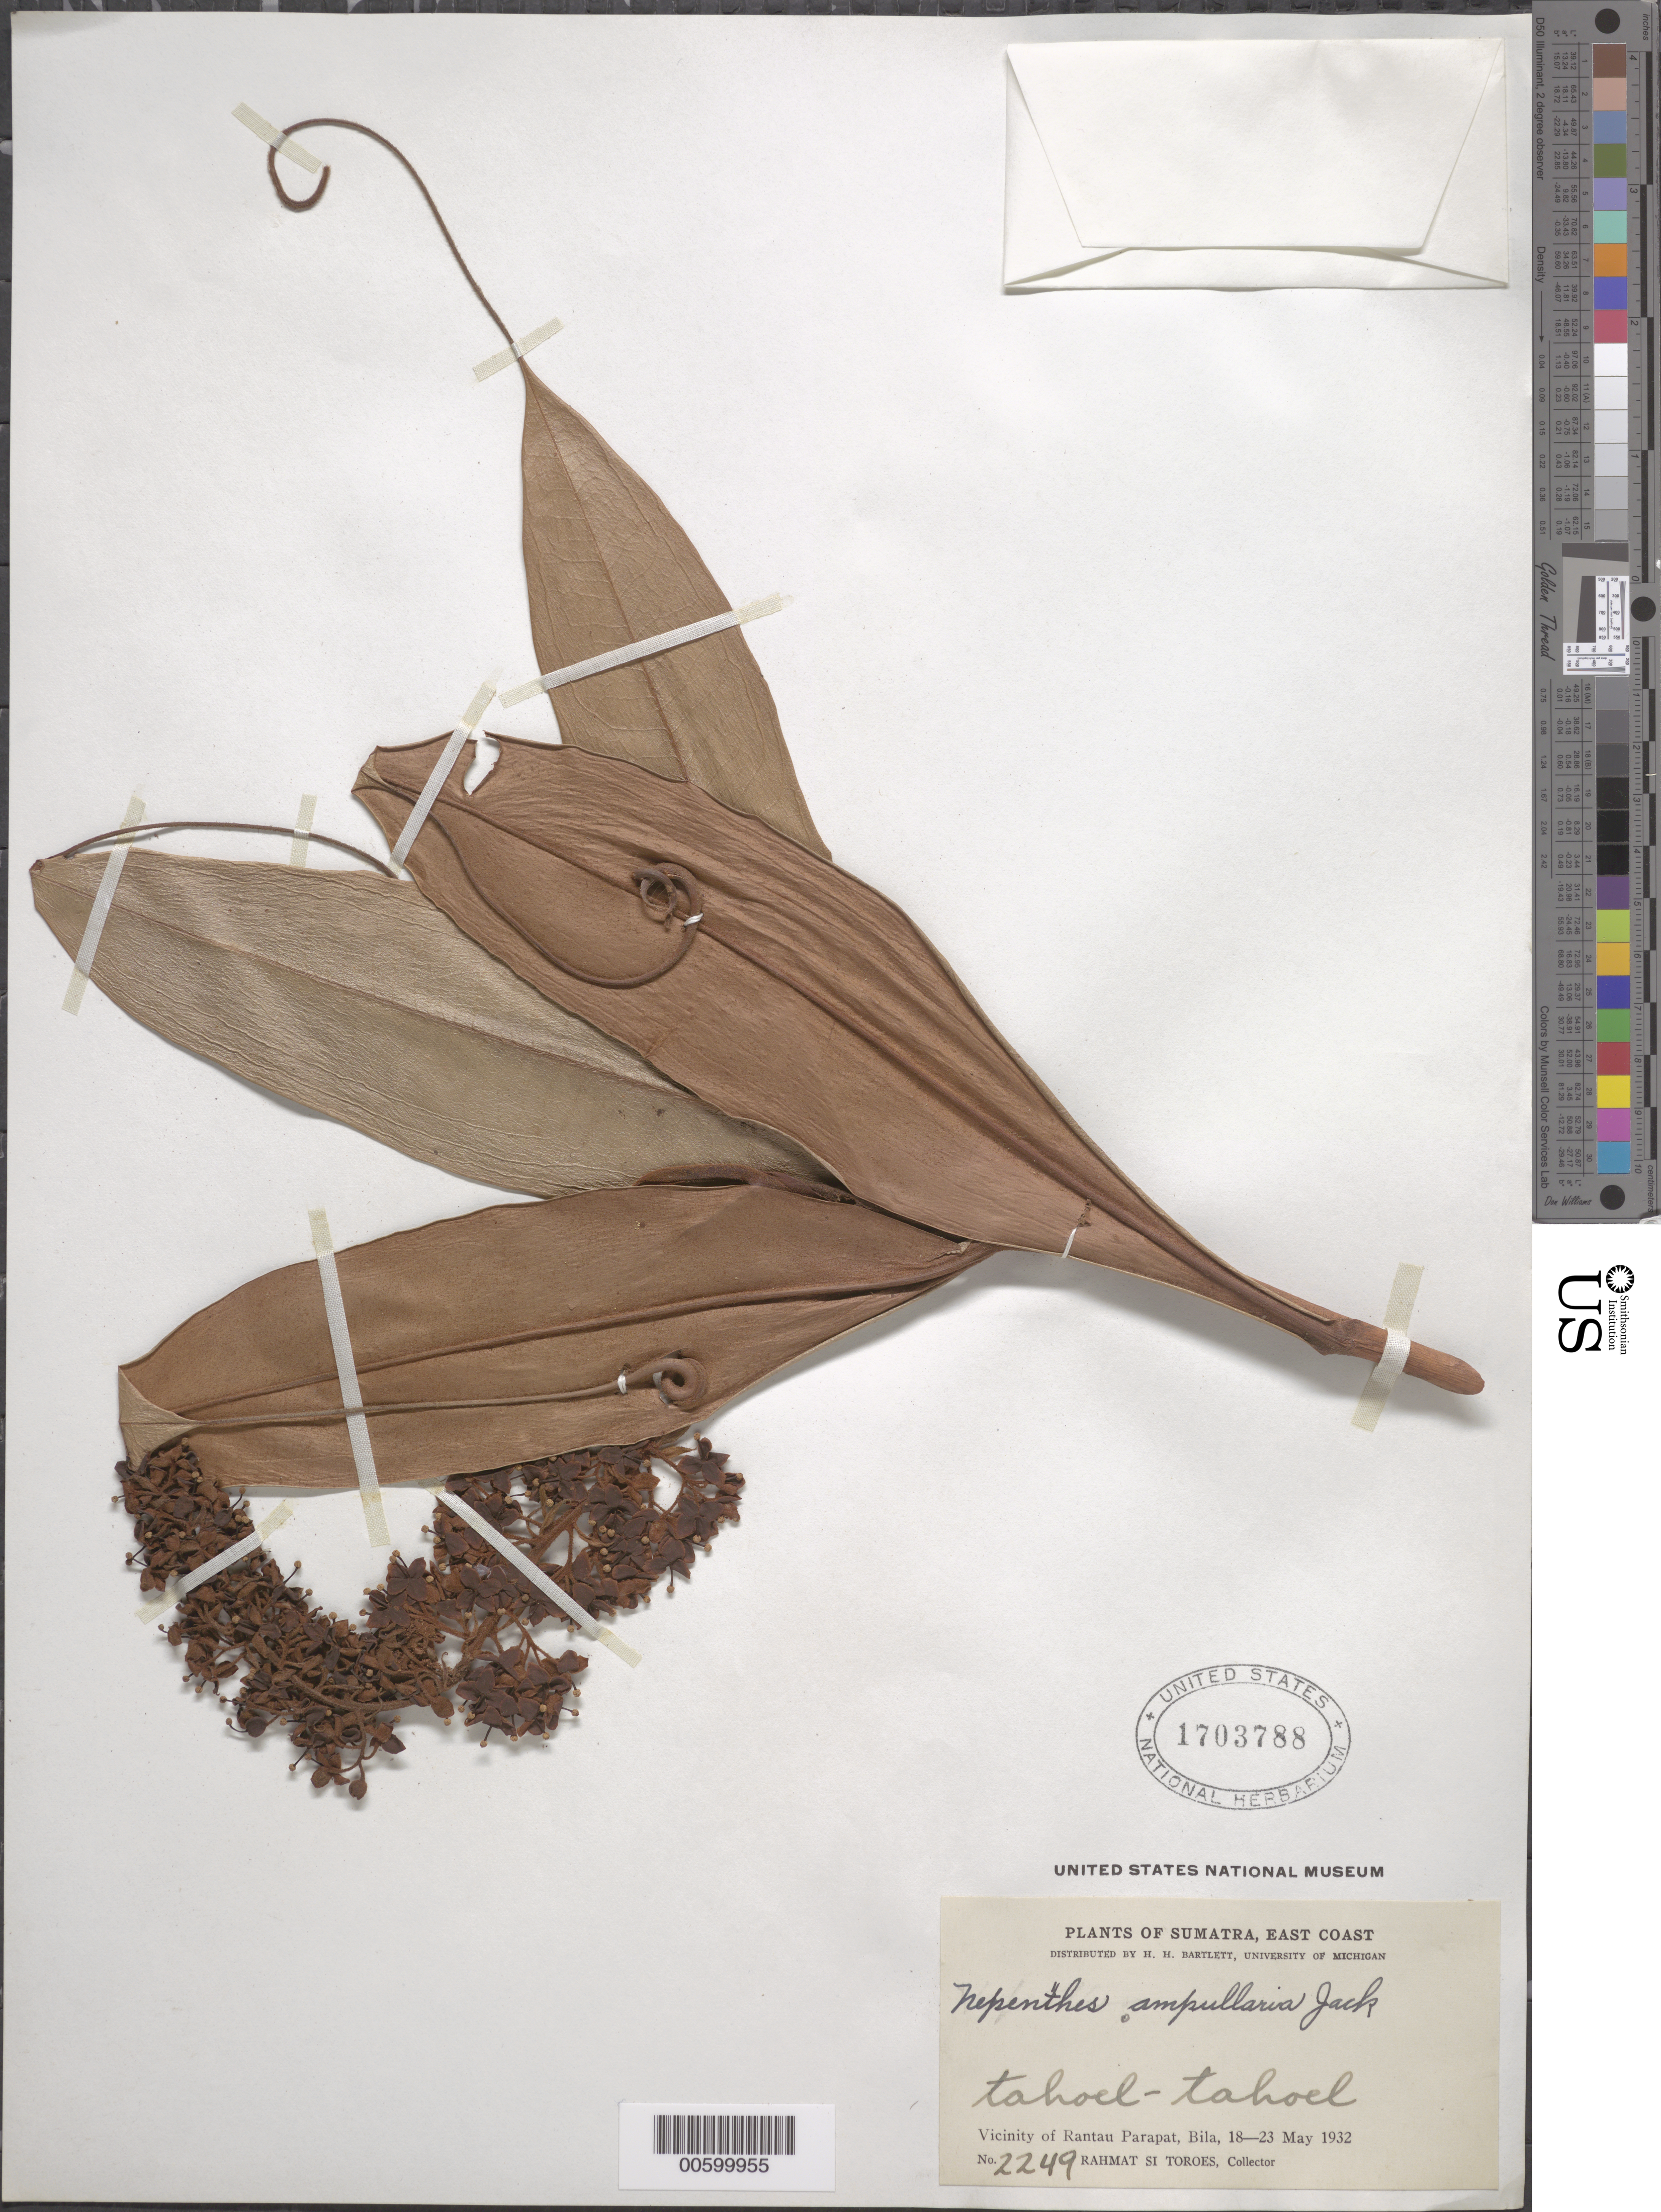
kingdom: Plantae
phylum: Tracheophyta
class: Magnoliopsida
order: Caryophyllales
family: Nepenthaceae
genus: Nepenthes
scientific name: Nepenthes ampullaria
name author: Jack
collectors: Rahmat Si Boeea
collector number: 2249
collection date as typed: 18 May 1932 to 23 May 1932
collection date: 1932-05-18/1932-05-23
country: Indonesia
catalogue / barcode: US 1703788